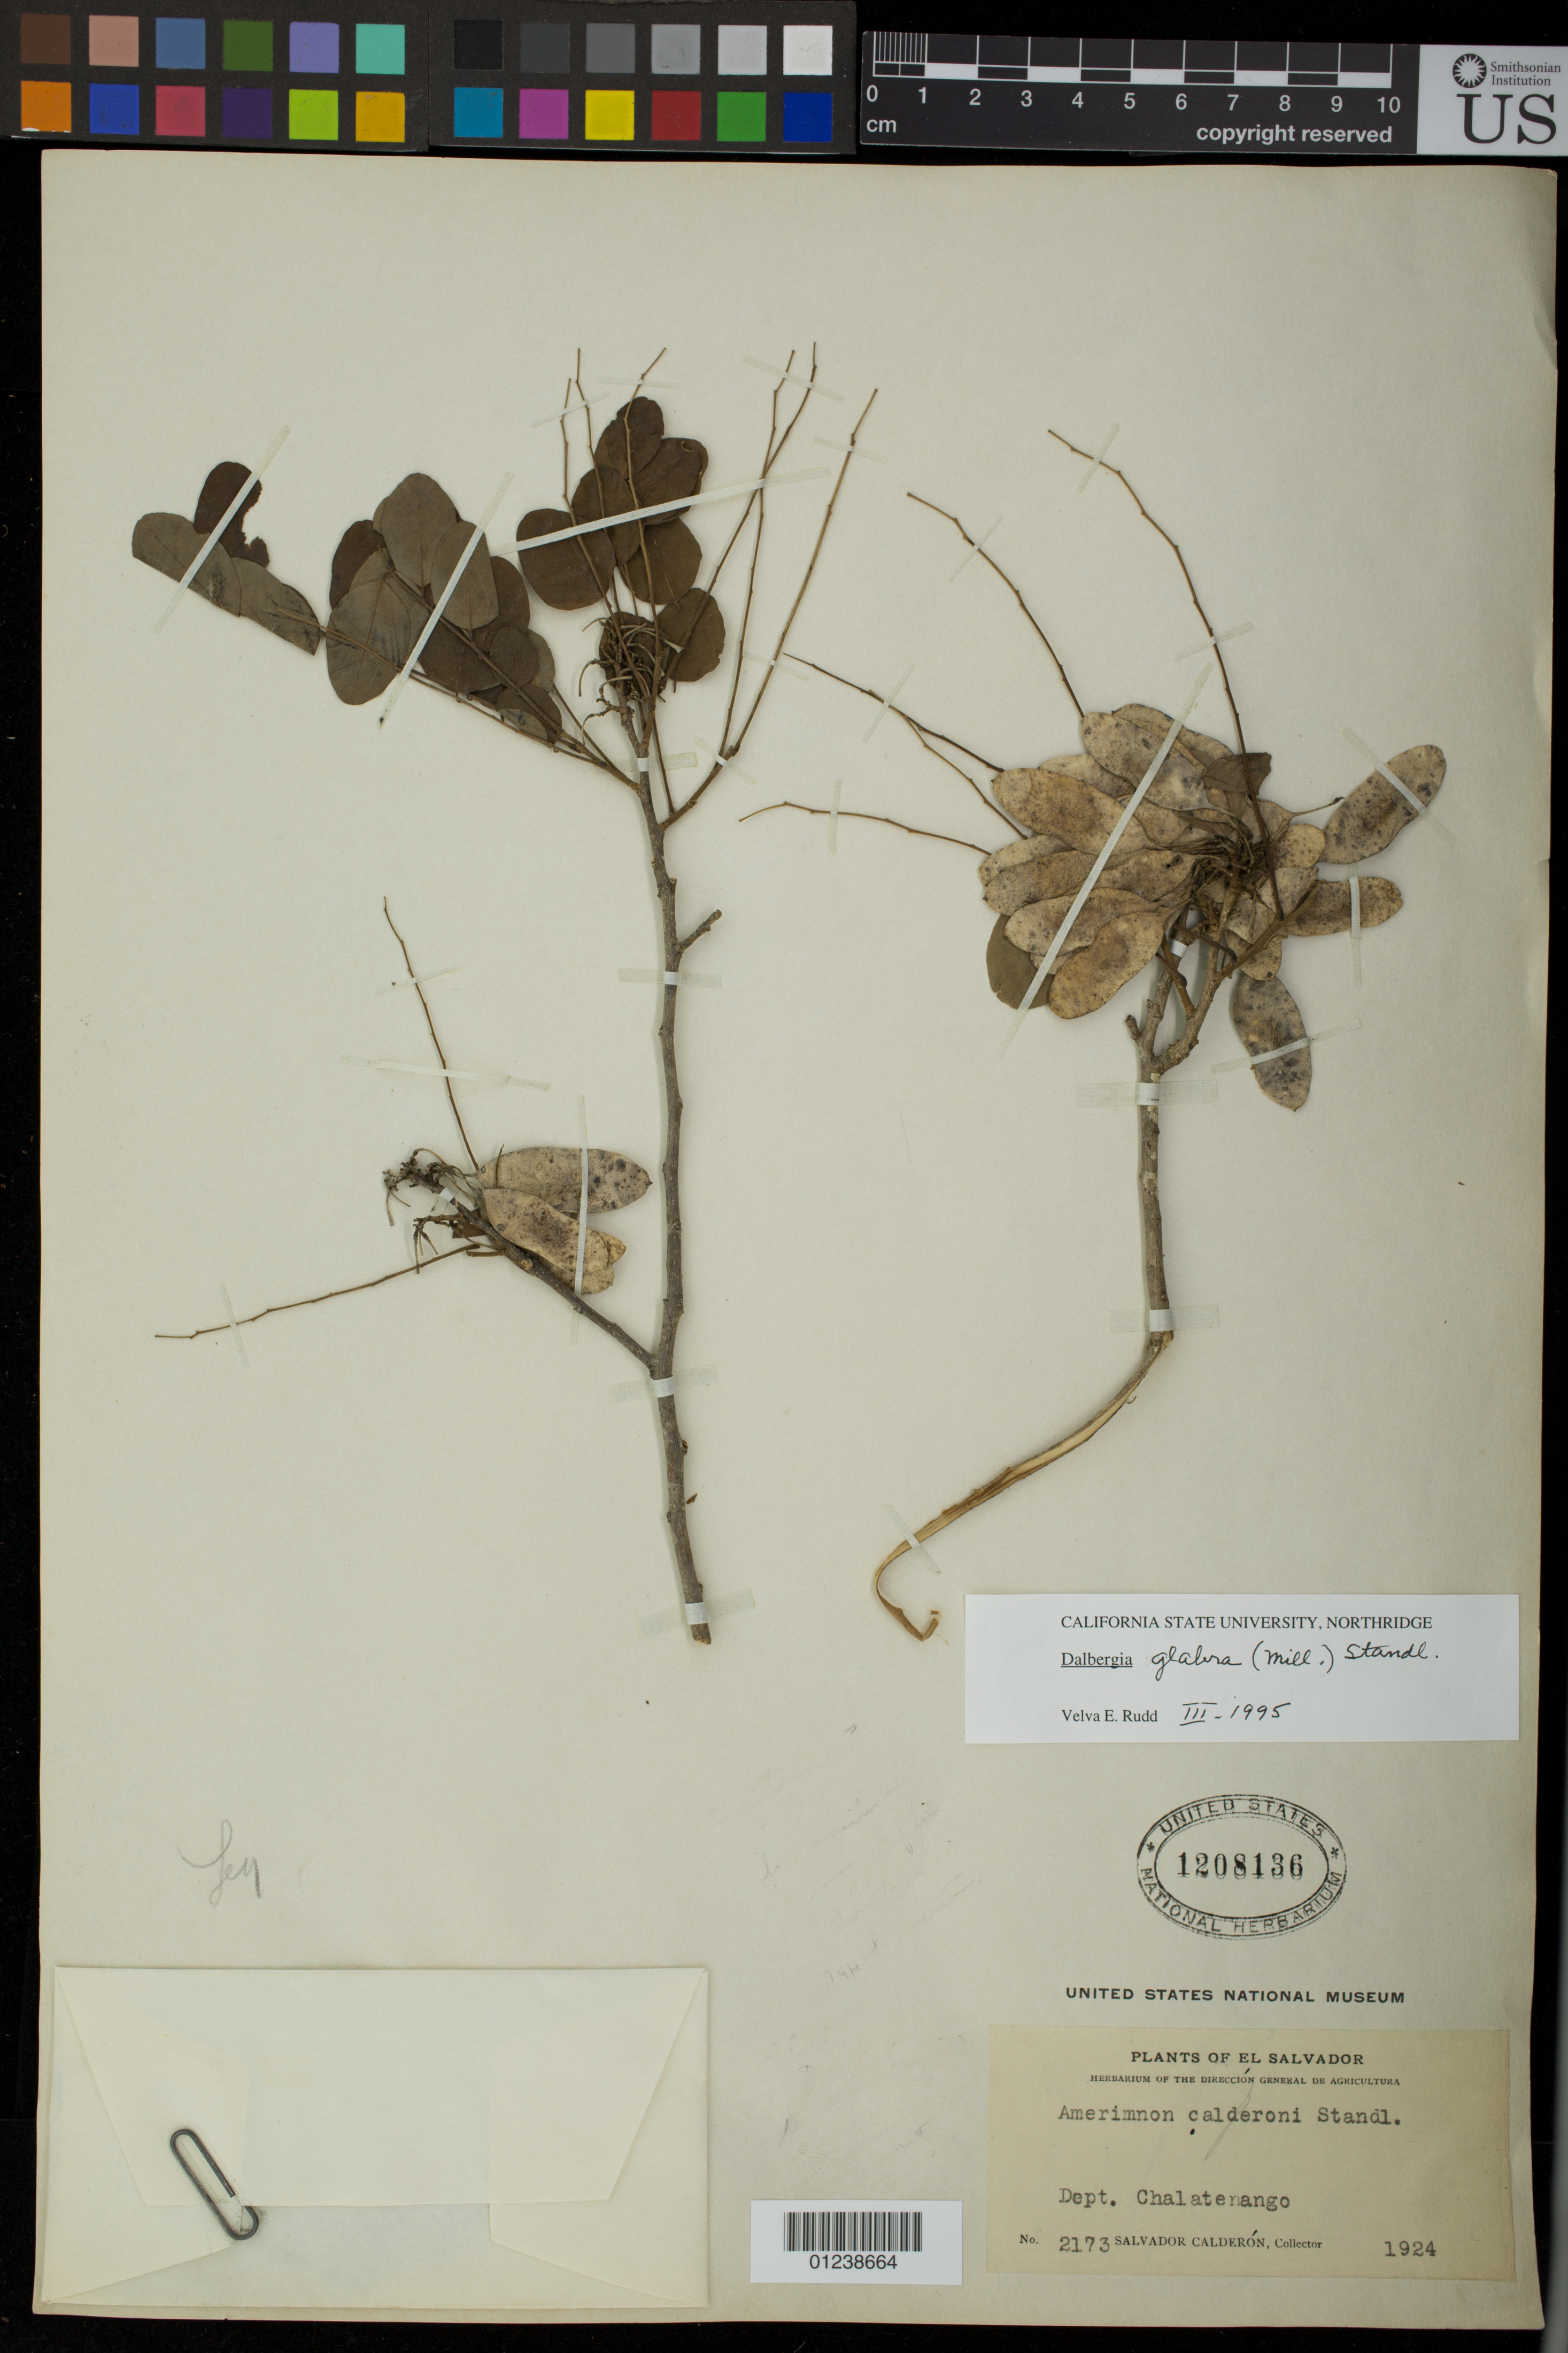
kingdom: Plantae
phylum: Tracheophyta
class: Magnoliopsida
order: Fabales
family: Fabaceae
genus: Dalbergia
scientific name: Dalbergia glabra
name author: (Mill.) Standl.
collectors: S. Calderón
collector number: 2173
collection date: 1924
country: El Salvador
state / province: Chalatenango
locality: Amerimnon calderoni Standl.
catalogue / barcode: US 1208136